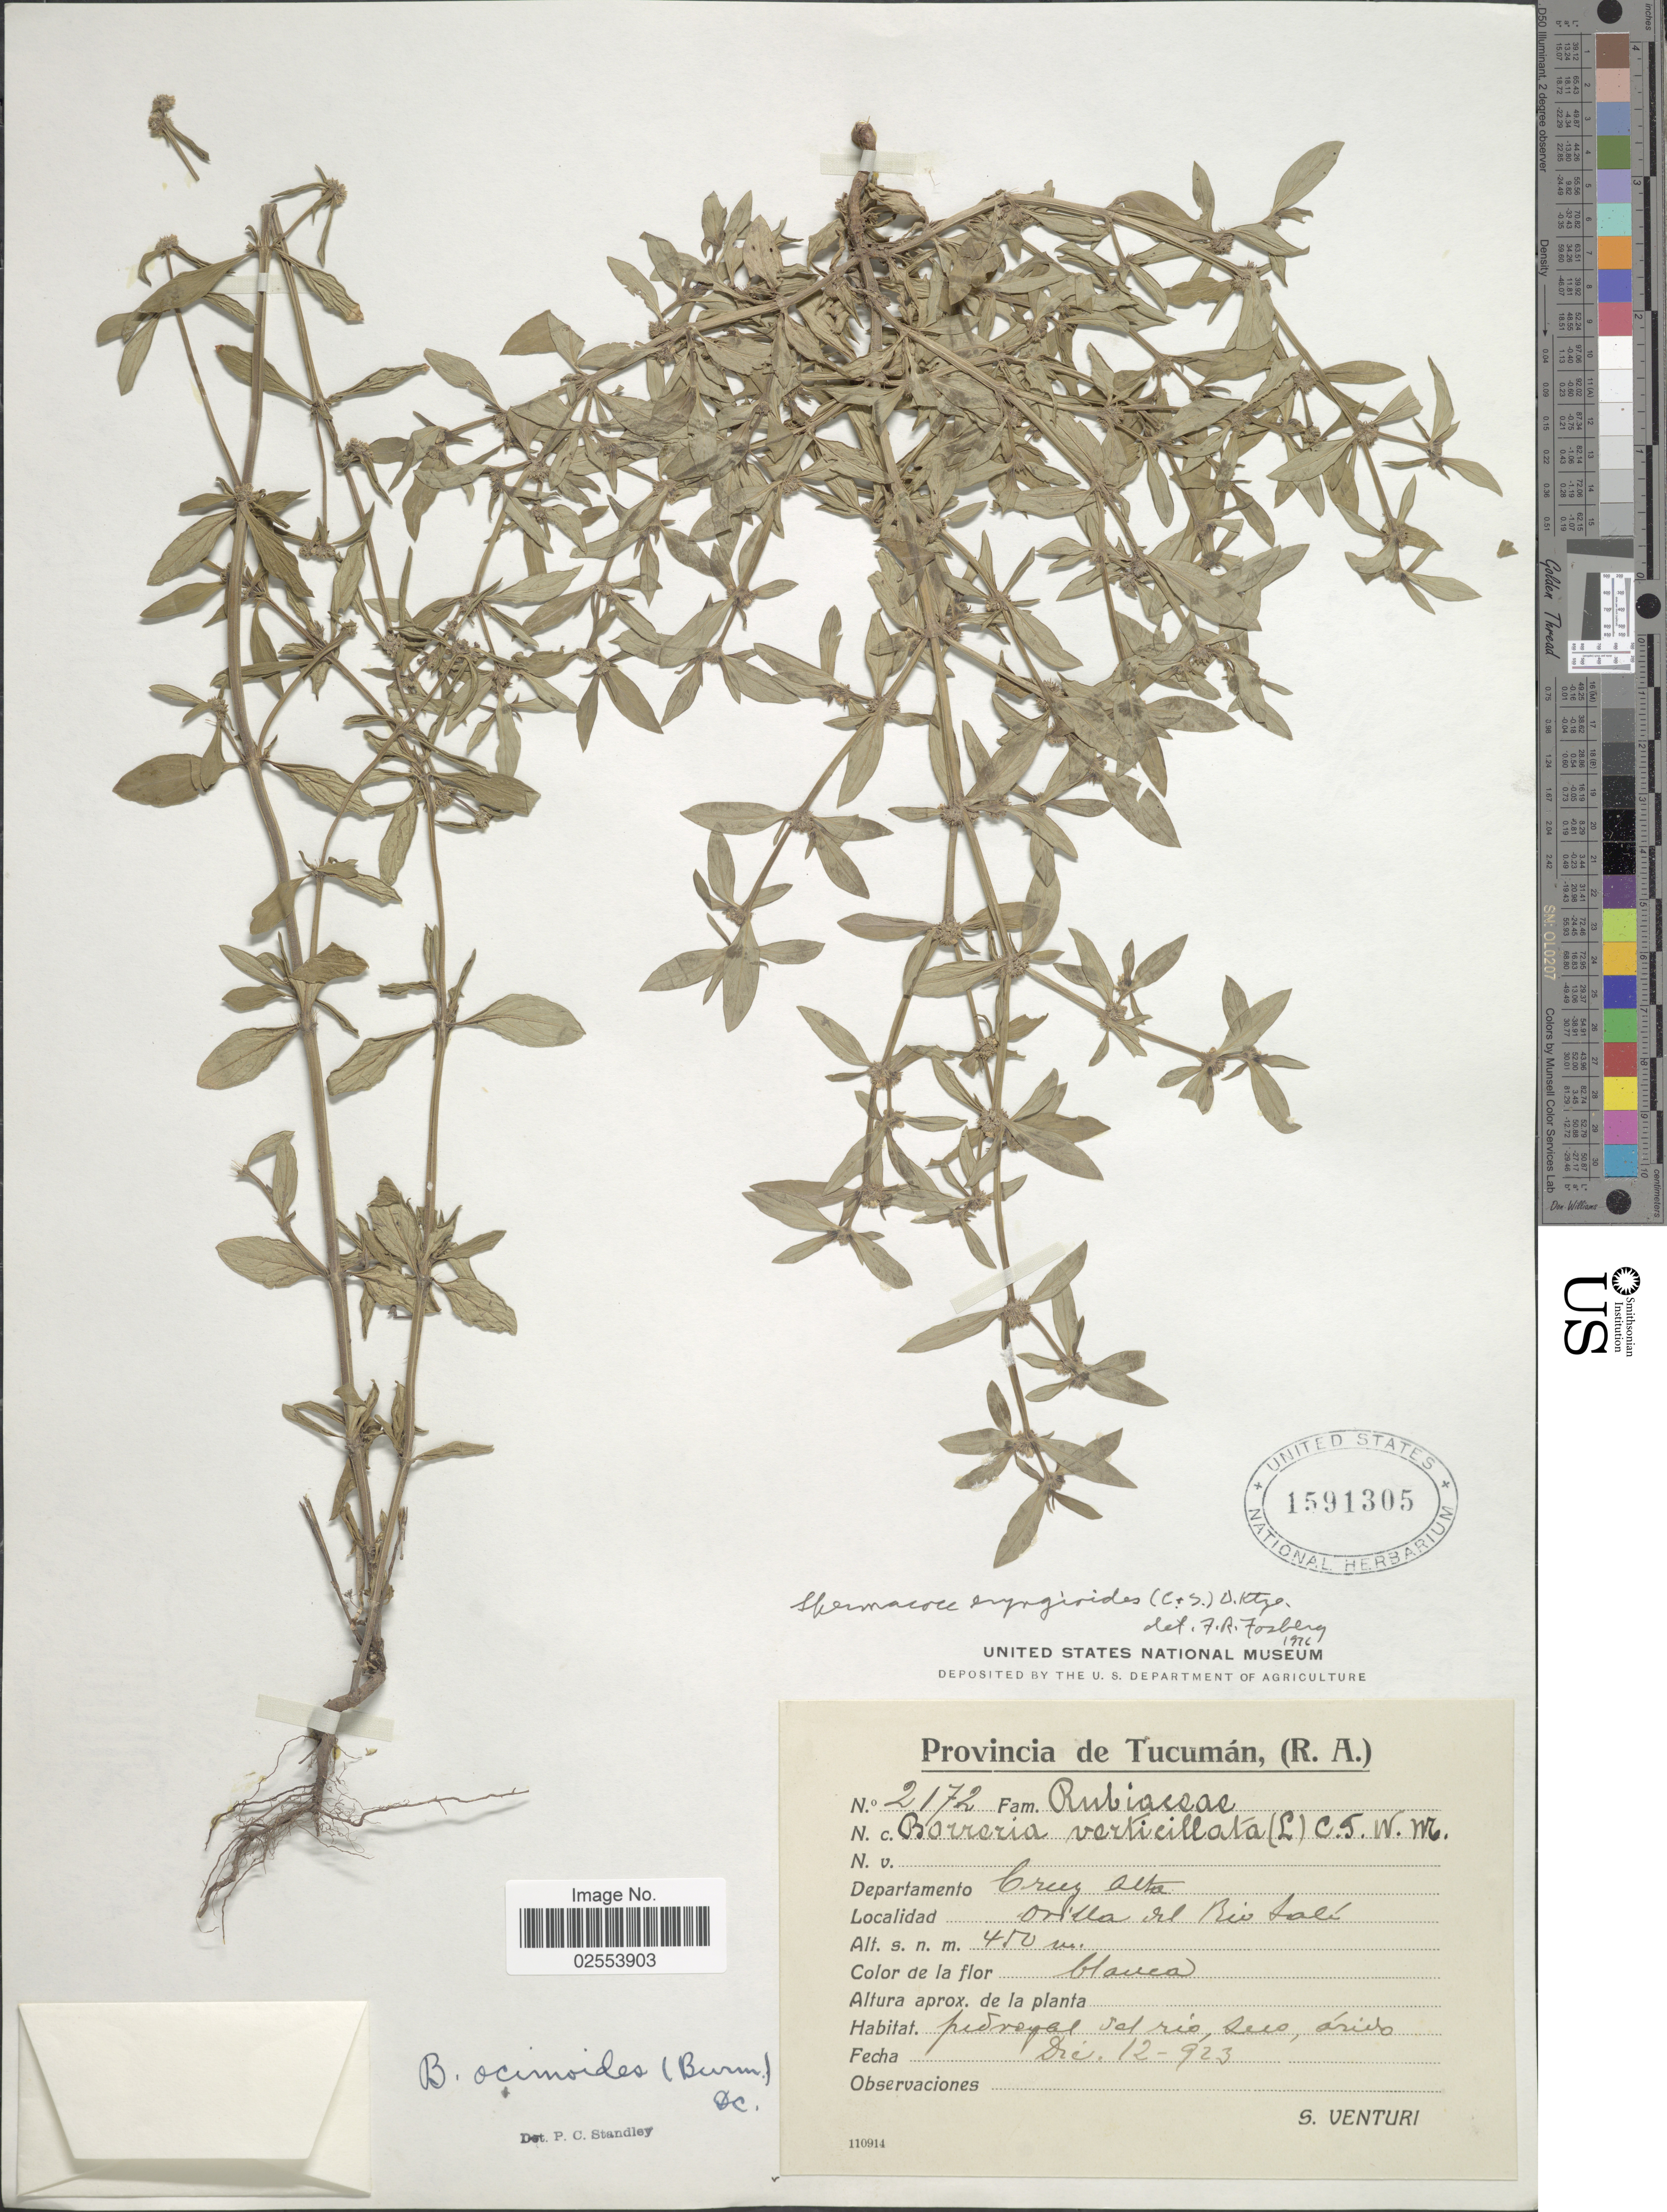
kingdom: Plantae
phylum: Tracheophyta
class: Magnoliopsida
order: Gentianales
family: Rubiaceae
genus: Spermacoce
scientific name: Spermacoce eryngioides var. eryngioides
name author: (Cham. & Schltdl.) Kuntze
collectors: S. Venturi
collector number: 2172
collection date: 1923-12-12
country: Argentina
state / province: Tucuman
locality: (R.A.), Departamento Cruz Alta, orilla del Rio Sali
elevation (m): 450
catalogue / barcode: US 1591305